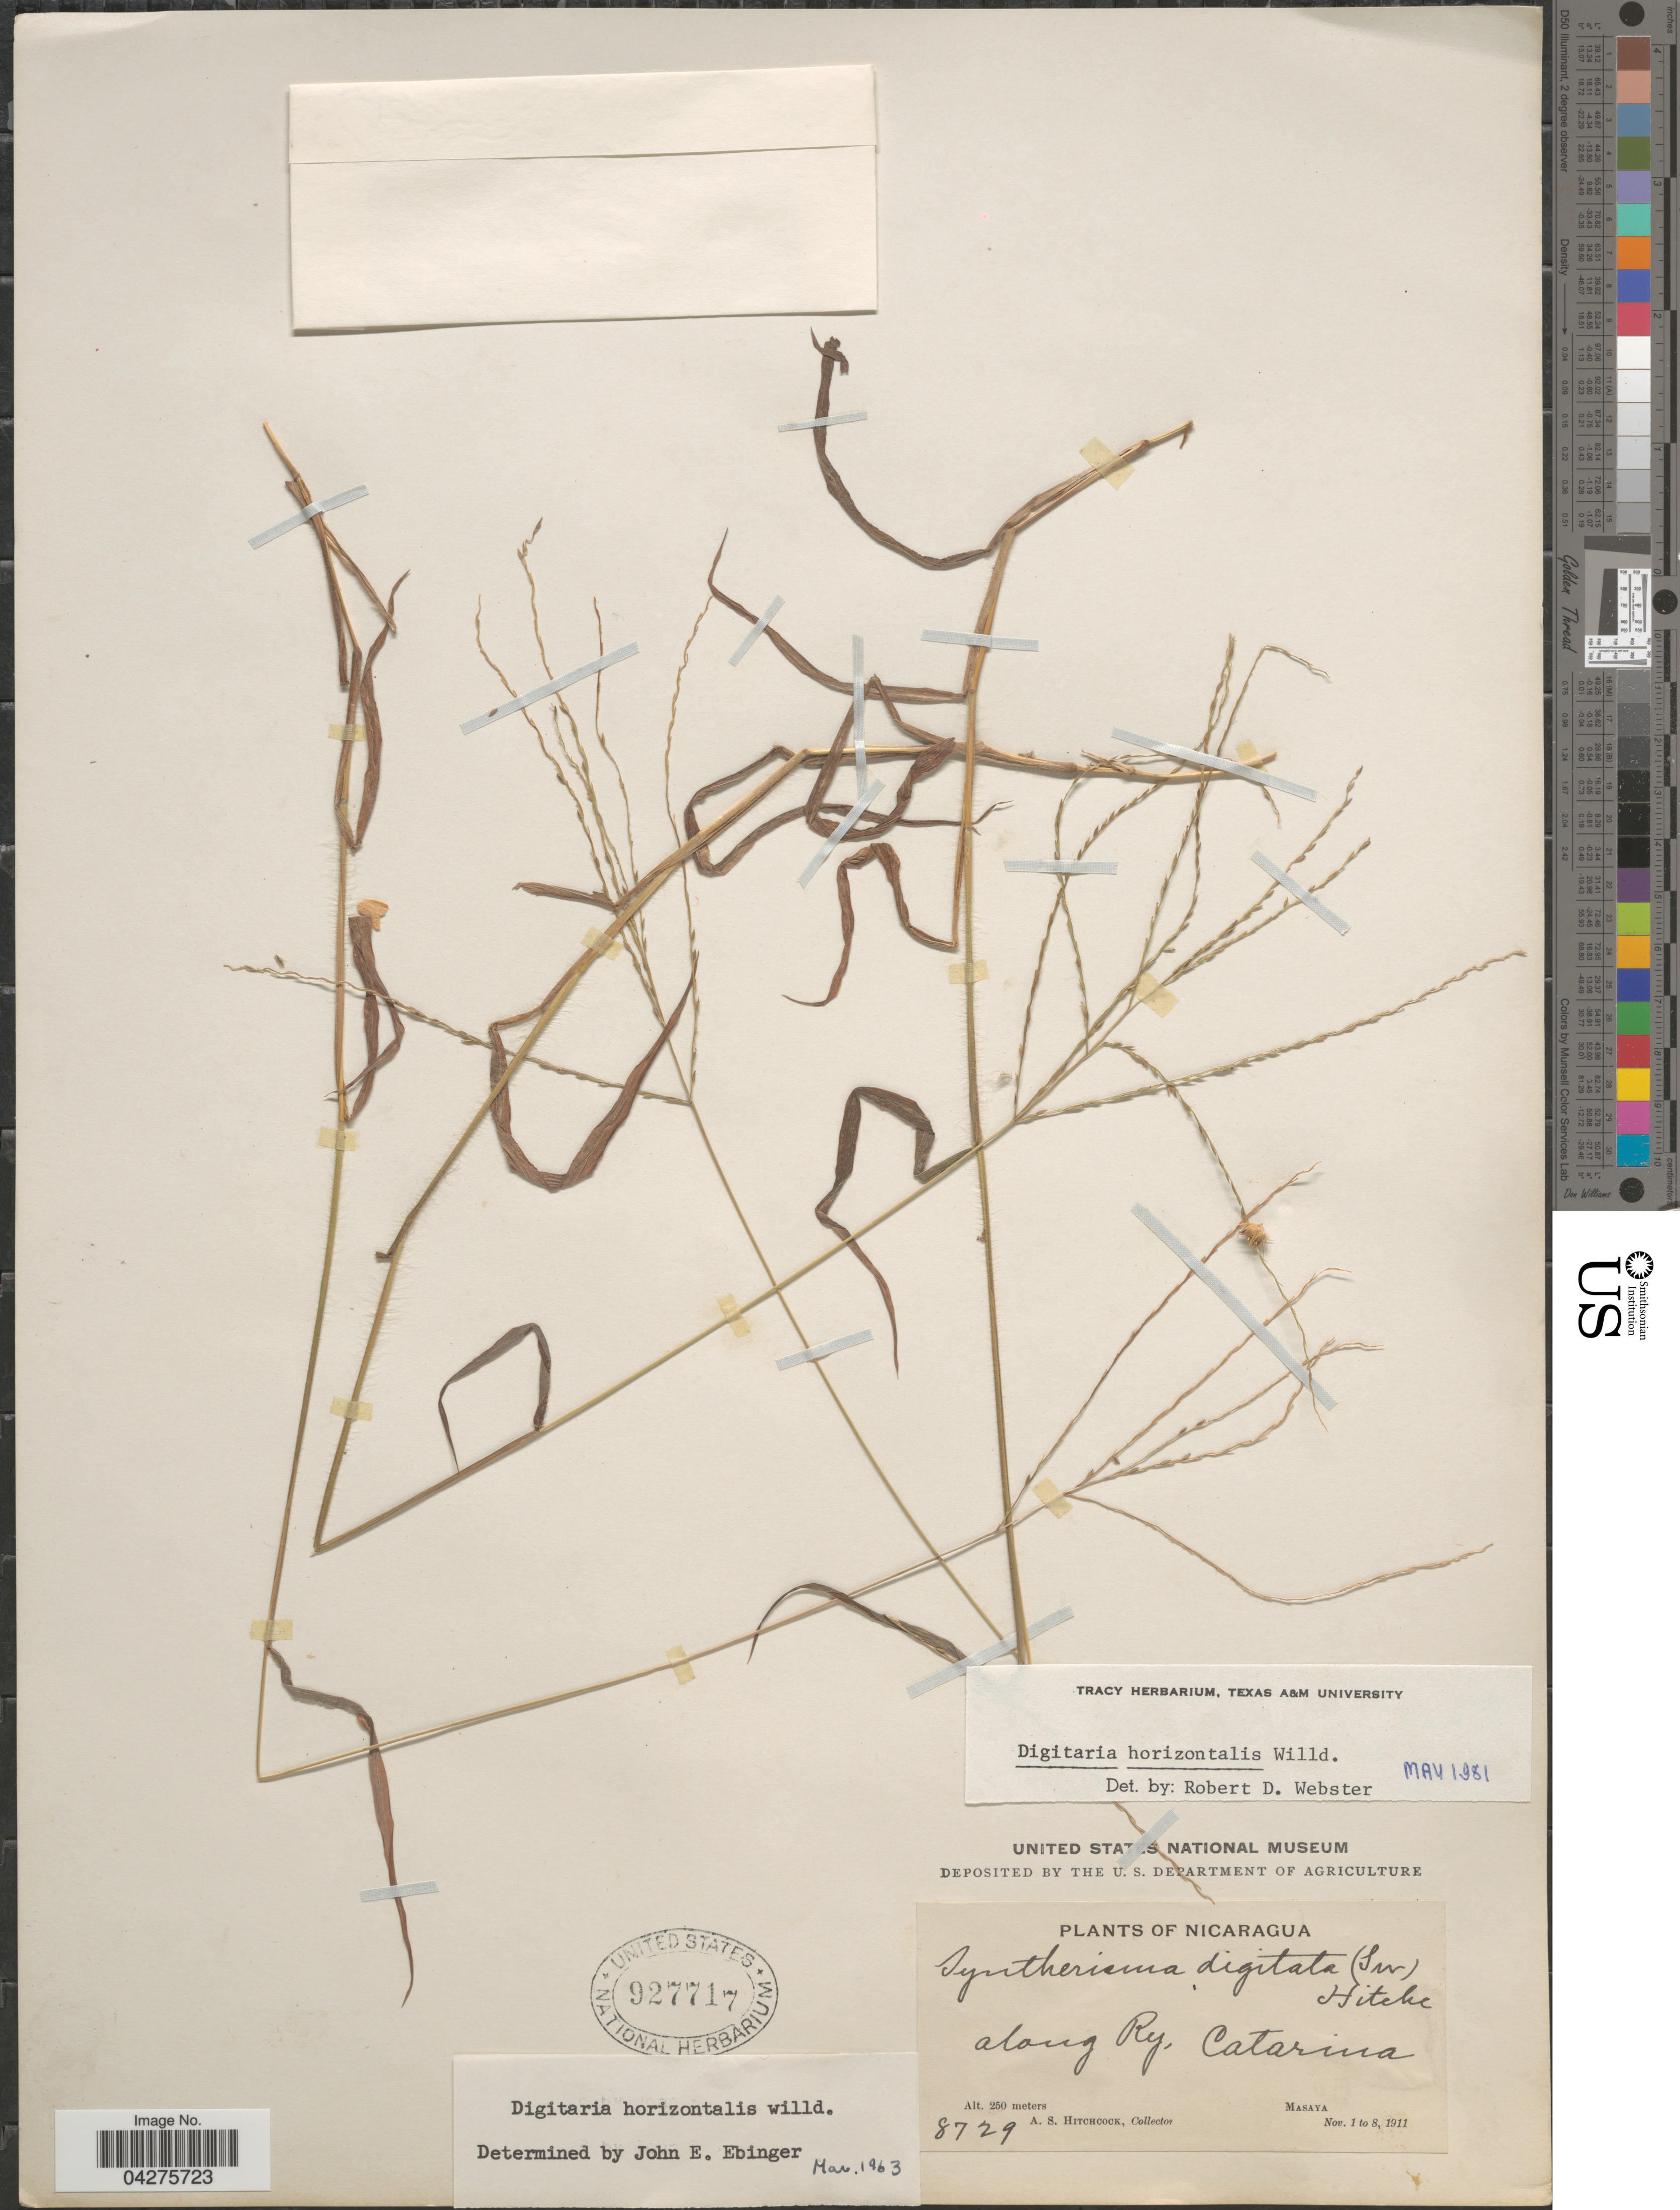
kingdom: Plantae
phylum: Tracheophyta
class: Liliopsida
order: Poales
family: Poaceae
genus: Digitaria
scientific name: Digitaria horizontalis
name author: Willd.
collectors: A. S. Hitchcock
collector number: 8729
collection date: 1911-11-01/1911-11-08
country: Nicaragua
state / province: Masaya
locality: Along Ry, Catarina.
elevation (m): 250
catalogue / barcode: US 927717